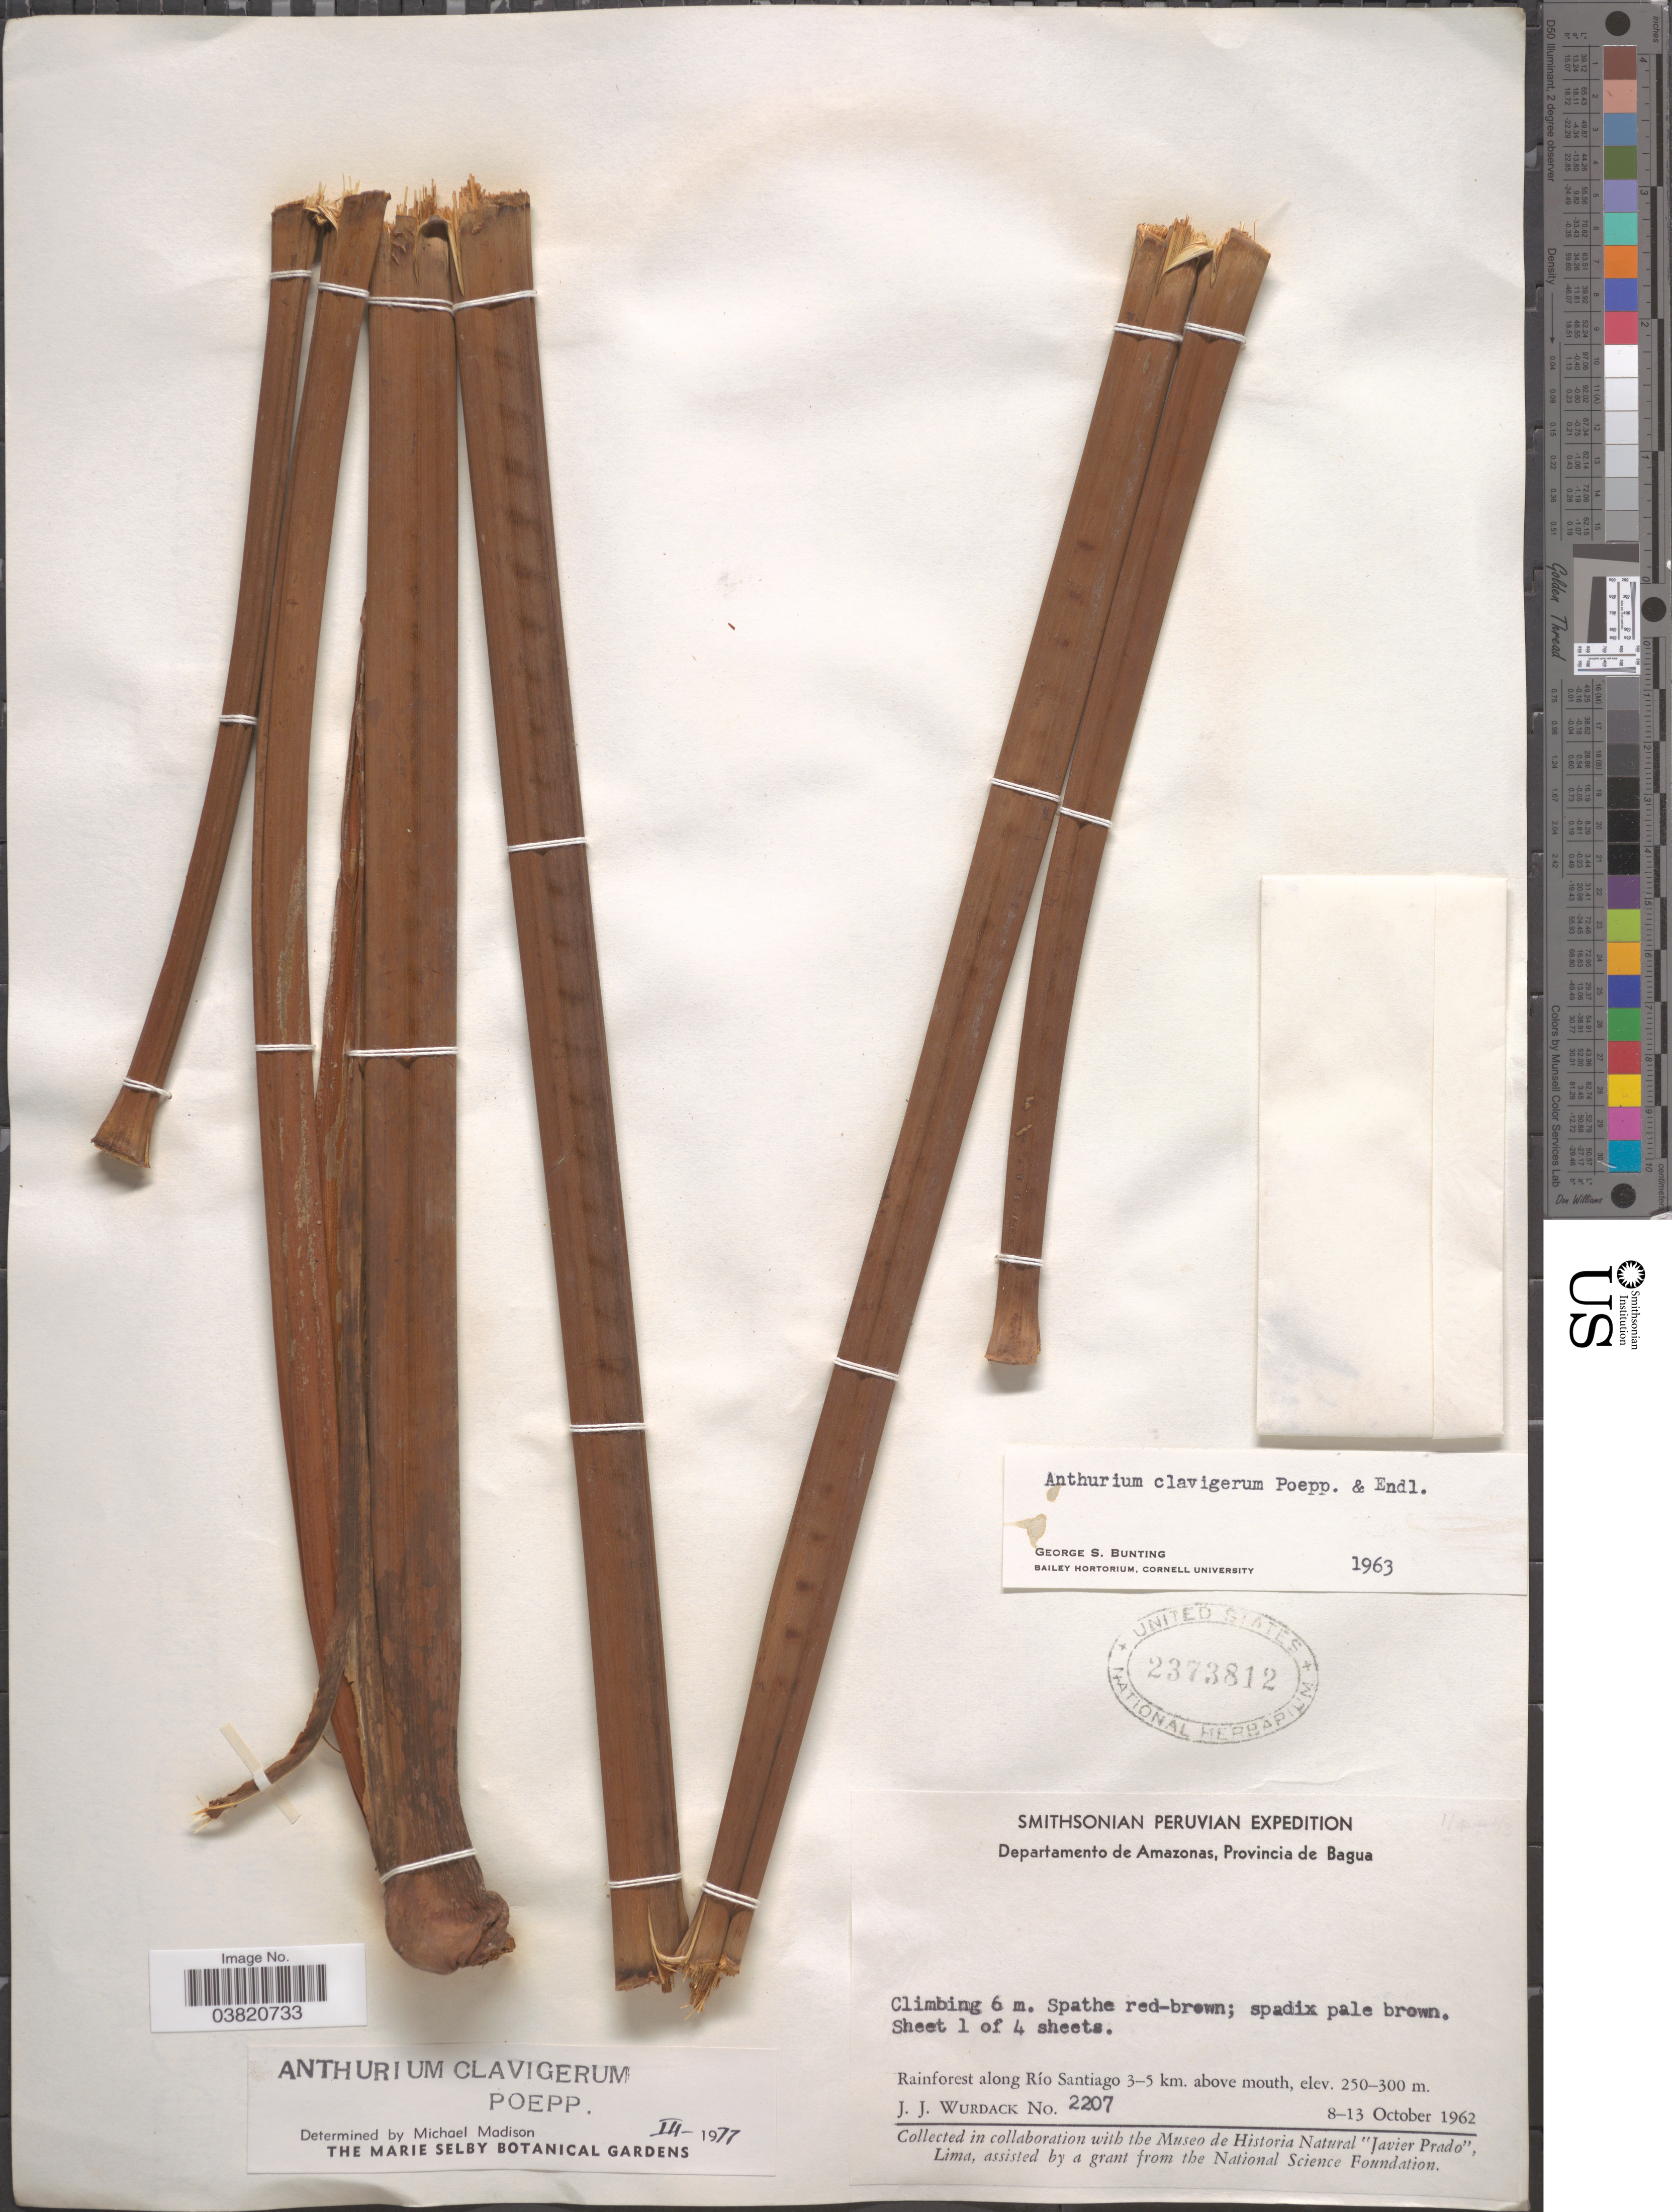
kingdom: Plantae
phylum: Tracheophyta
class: Liliopsida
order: Alismatales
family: Araceae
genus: Anthurium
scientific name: Anthurium clavigerum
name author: Poepp. & Endl.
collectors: J. J. Wurdack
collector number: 2207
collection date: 1962-10-08/1962-10-13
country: Peru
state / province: Amazonas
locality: Departamento de Amazonas, Provincia de Bagua. Rainforest along Río Santiago 3-5 km. above mouth.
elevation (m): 250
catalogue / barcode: US 2373812